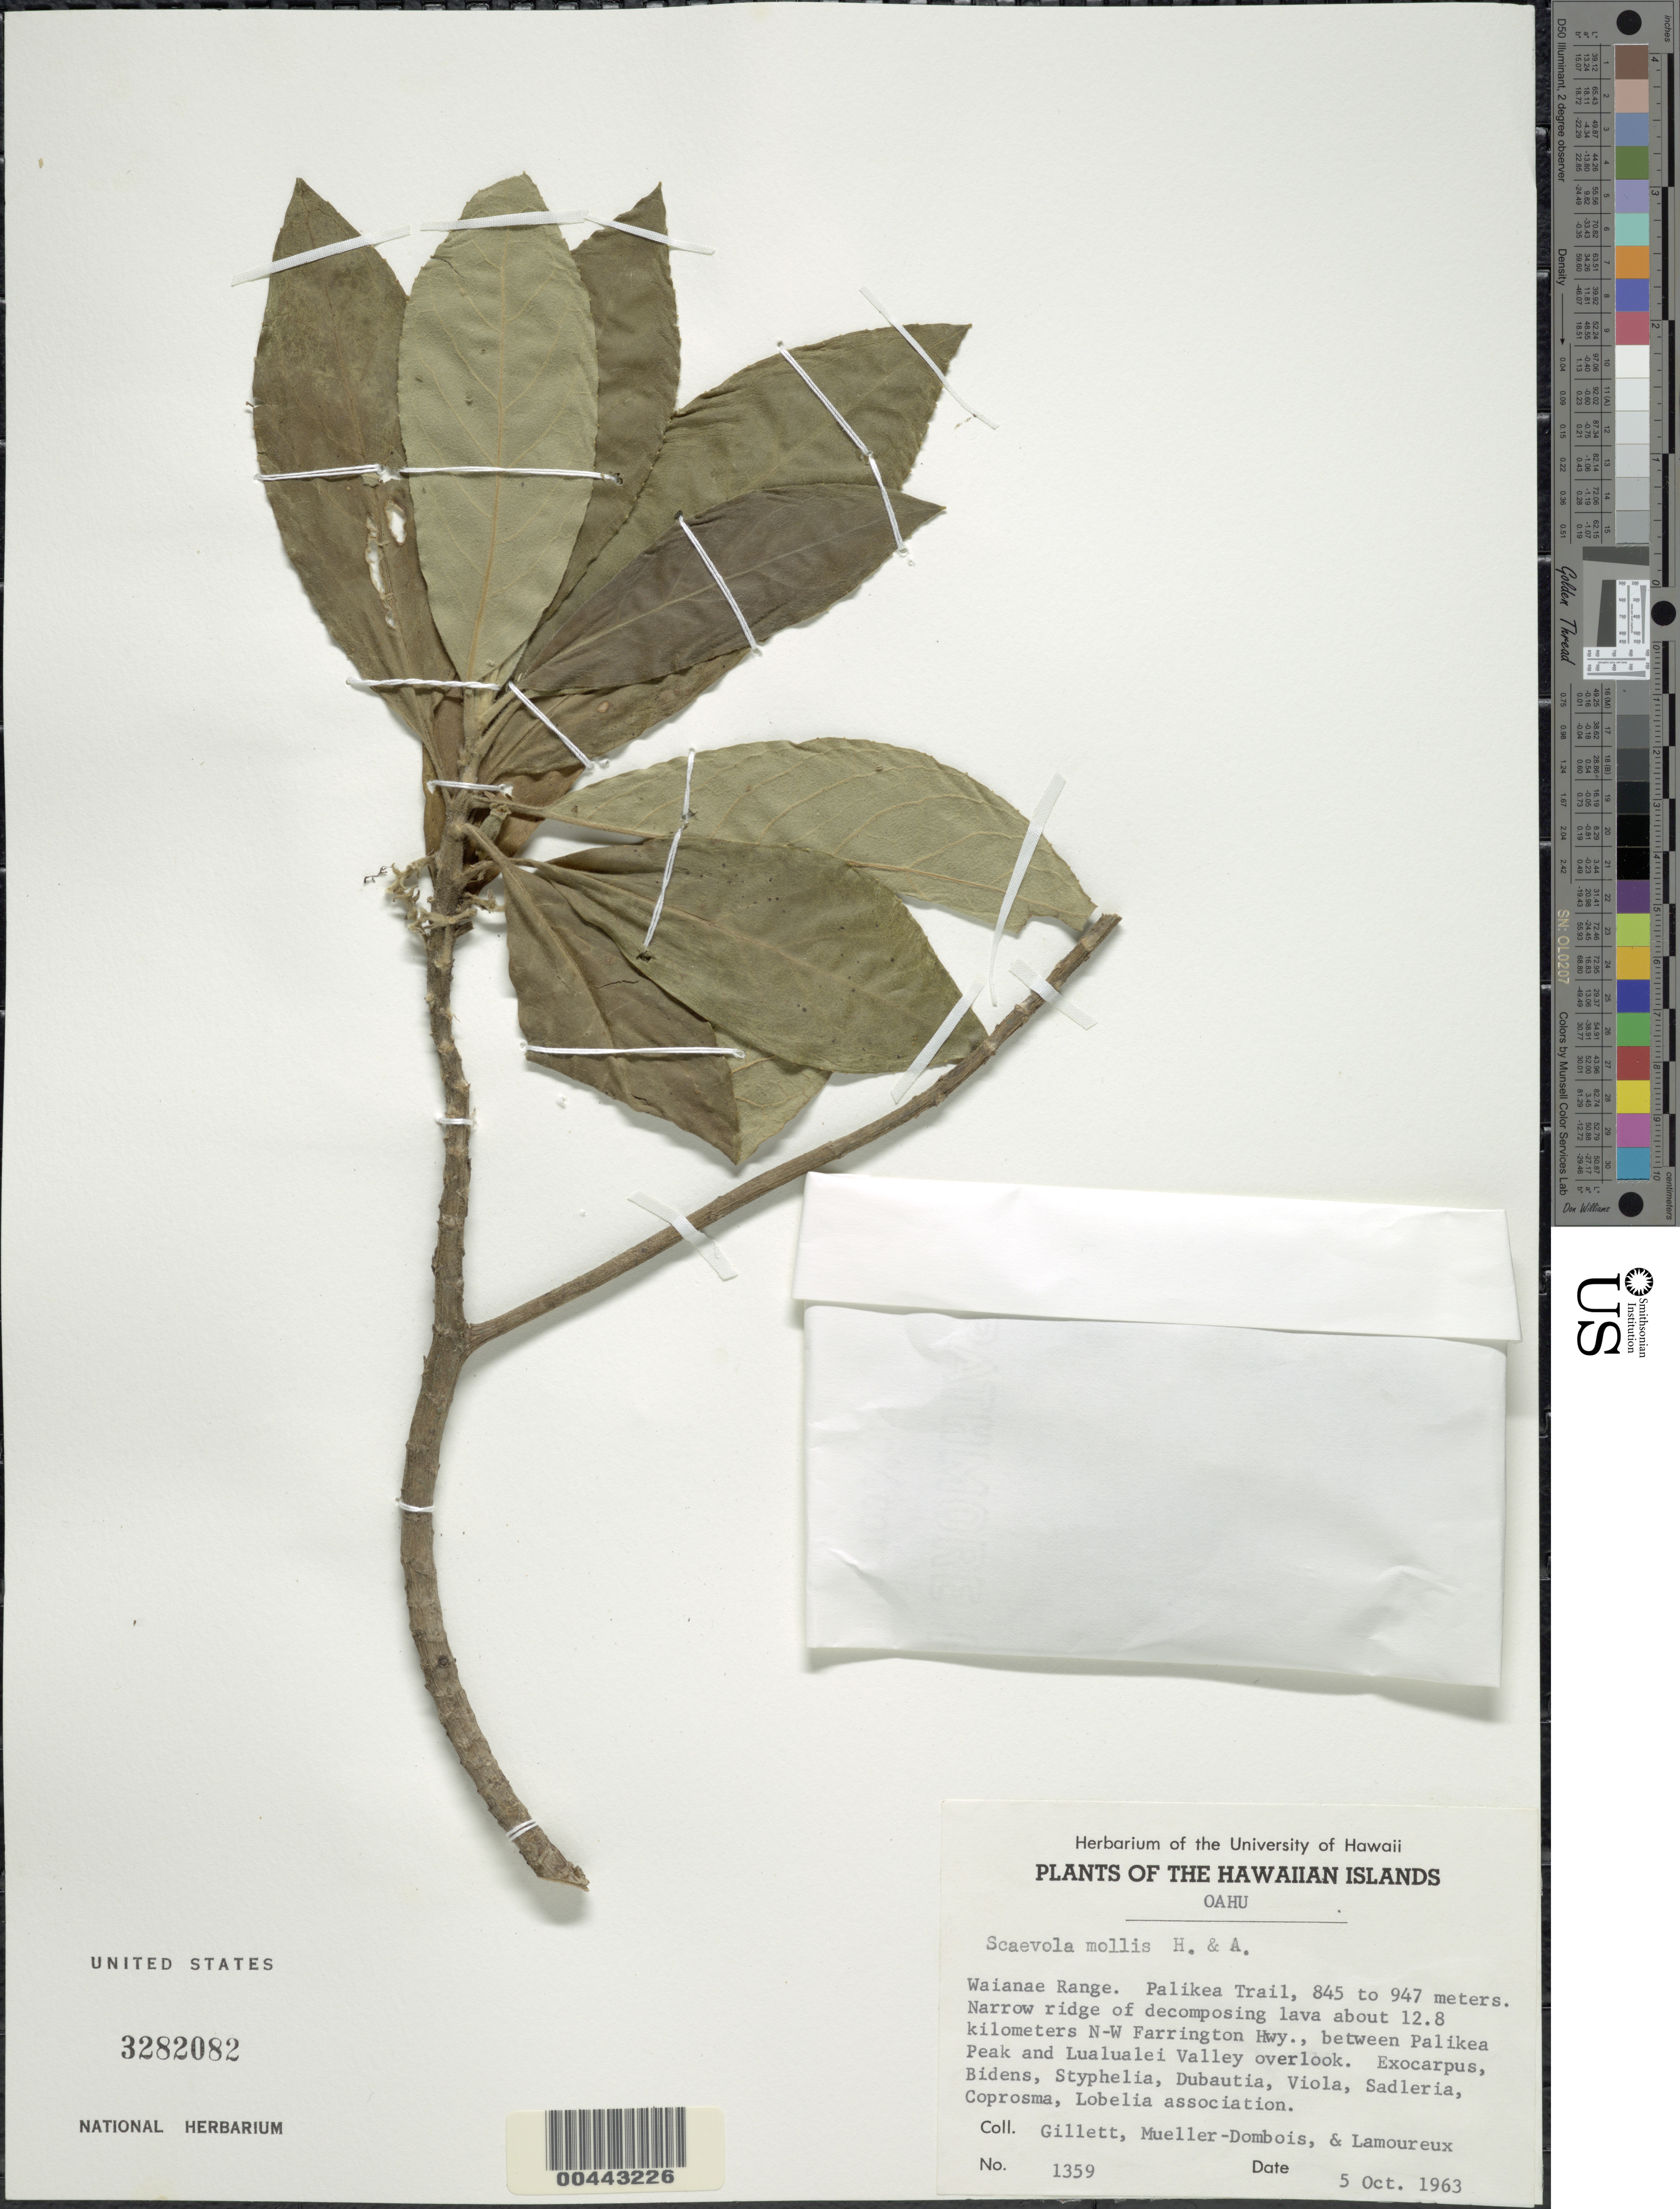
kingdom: Plantae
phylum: Tracheophyta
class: Magnoliopsida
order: Asterales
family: Goodeniaceae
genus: Scaevola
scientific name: Scaevola mollis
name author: Hook. & Arn.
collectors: G. Gillett, D. Mueller-Dombois & Lamoureux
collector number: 1359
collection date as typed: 5 Oct 1963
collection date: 1963-10-05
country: United States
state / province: Hawaii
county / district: Honolulu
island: Oahu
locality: Waianae Range, Palikea trail, narrow ridge about 12.8 km N-W Farrington Hwy, between Palikea Peak and Lualualei Valley overlook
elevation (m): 845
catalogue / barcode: US 3282082